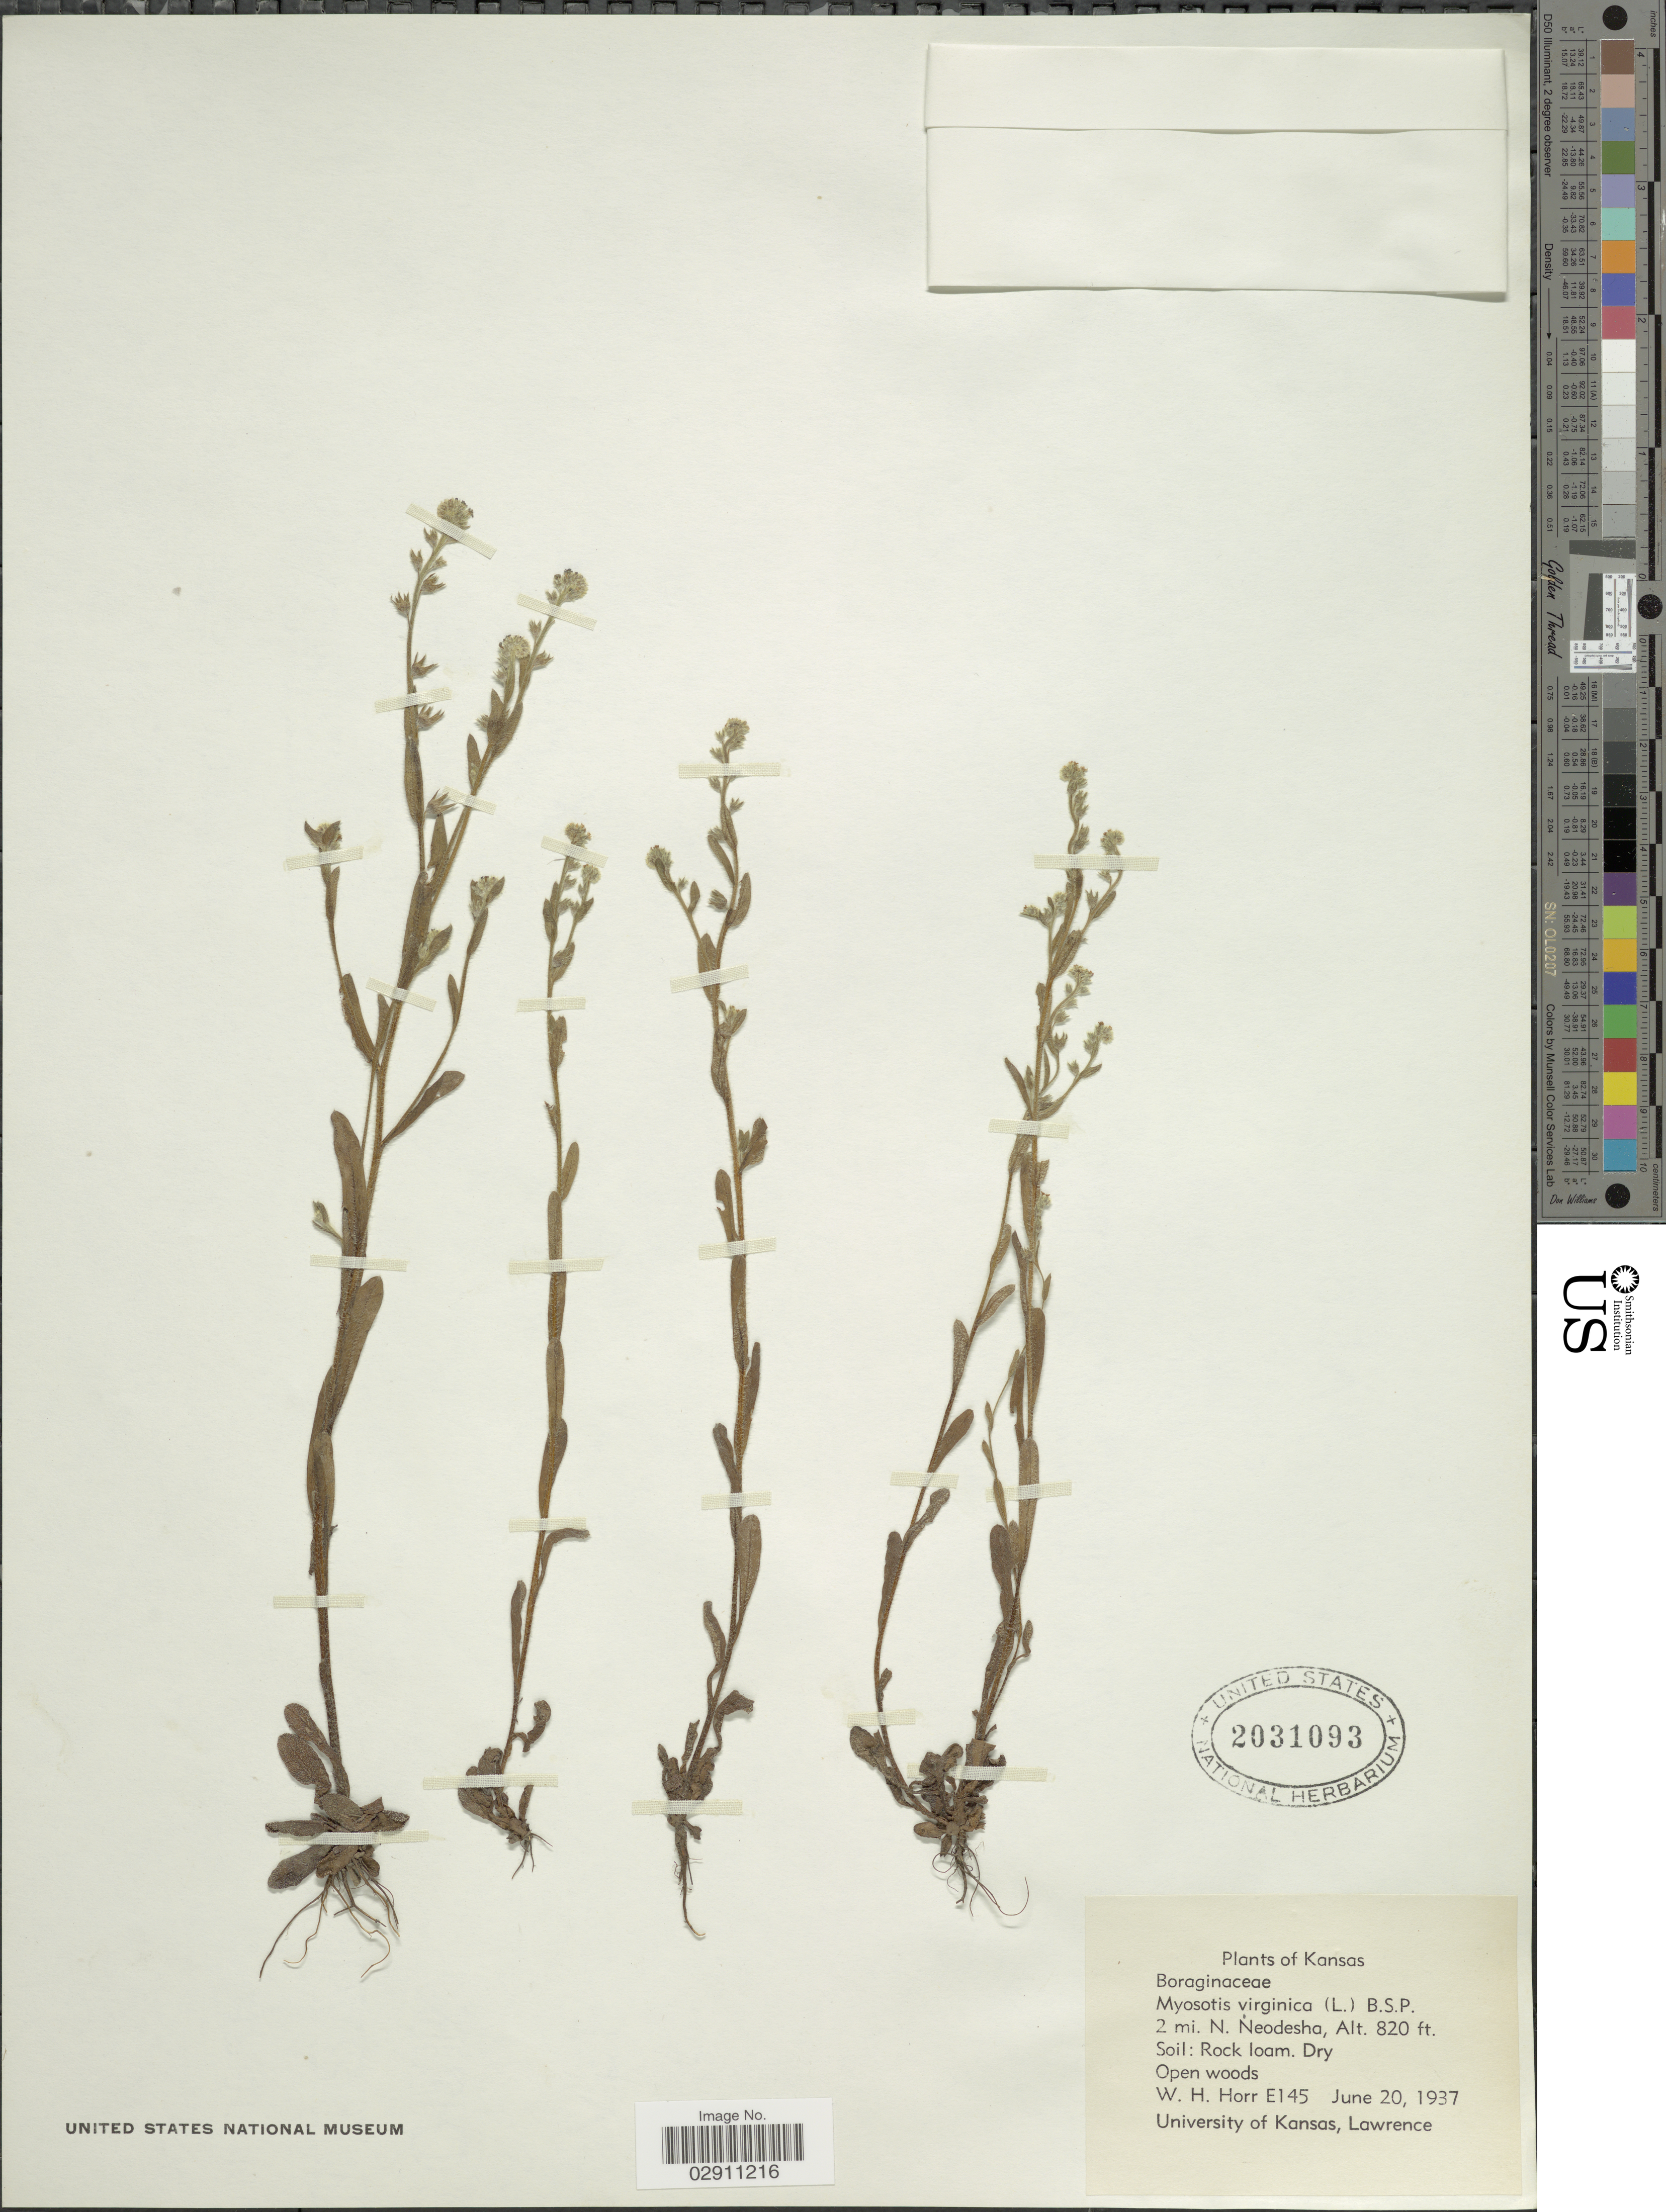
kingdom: Plantae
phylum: Tracheophyta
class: Magnoliopsida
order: Boraginales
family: Boraginaceae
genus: Myosotis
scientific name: Myosotis verna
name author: Nutt.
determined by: Goldman, Doug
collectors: W. H. Horr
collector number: E145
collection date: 1937-06-20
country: United States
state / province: Kansas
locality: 2 mi. N. Neodesha.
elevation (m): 250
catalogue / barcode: US 2031093